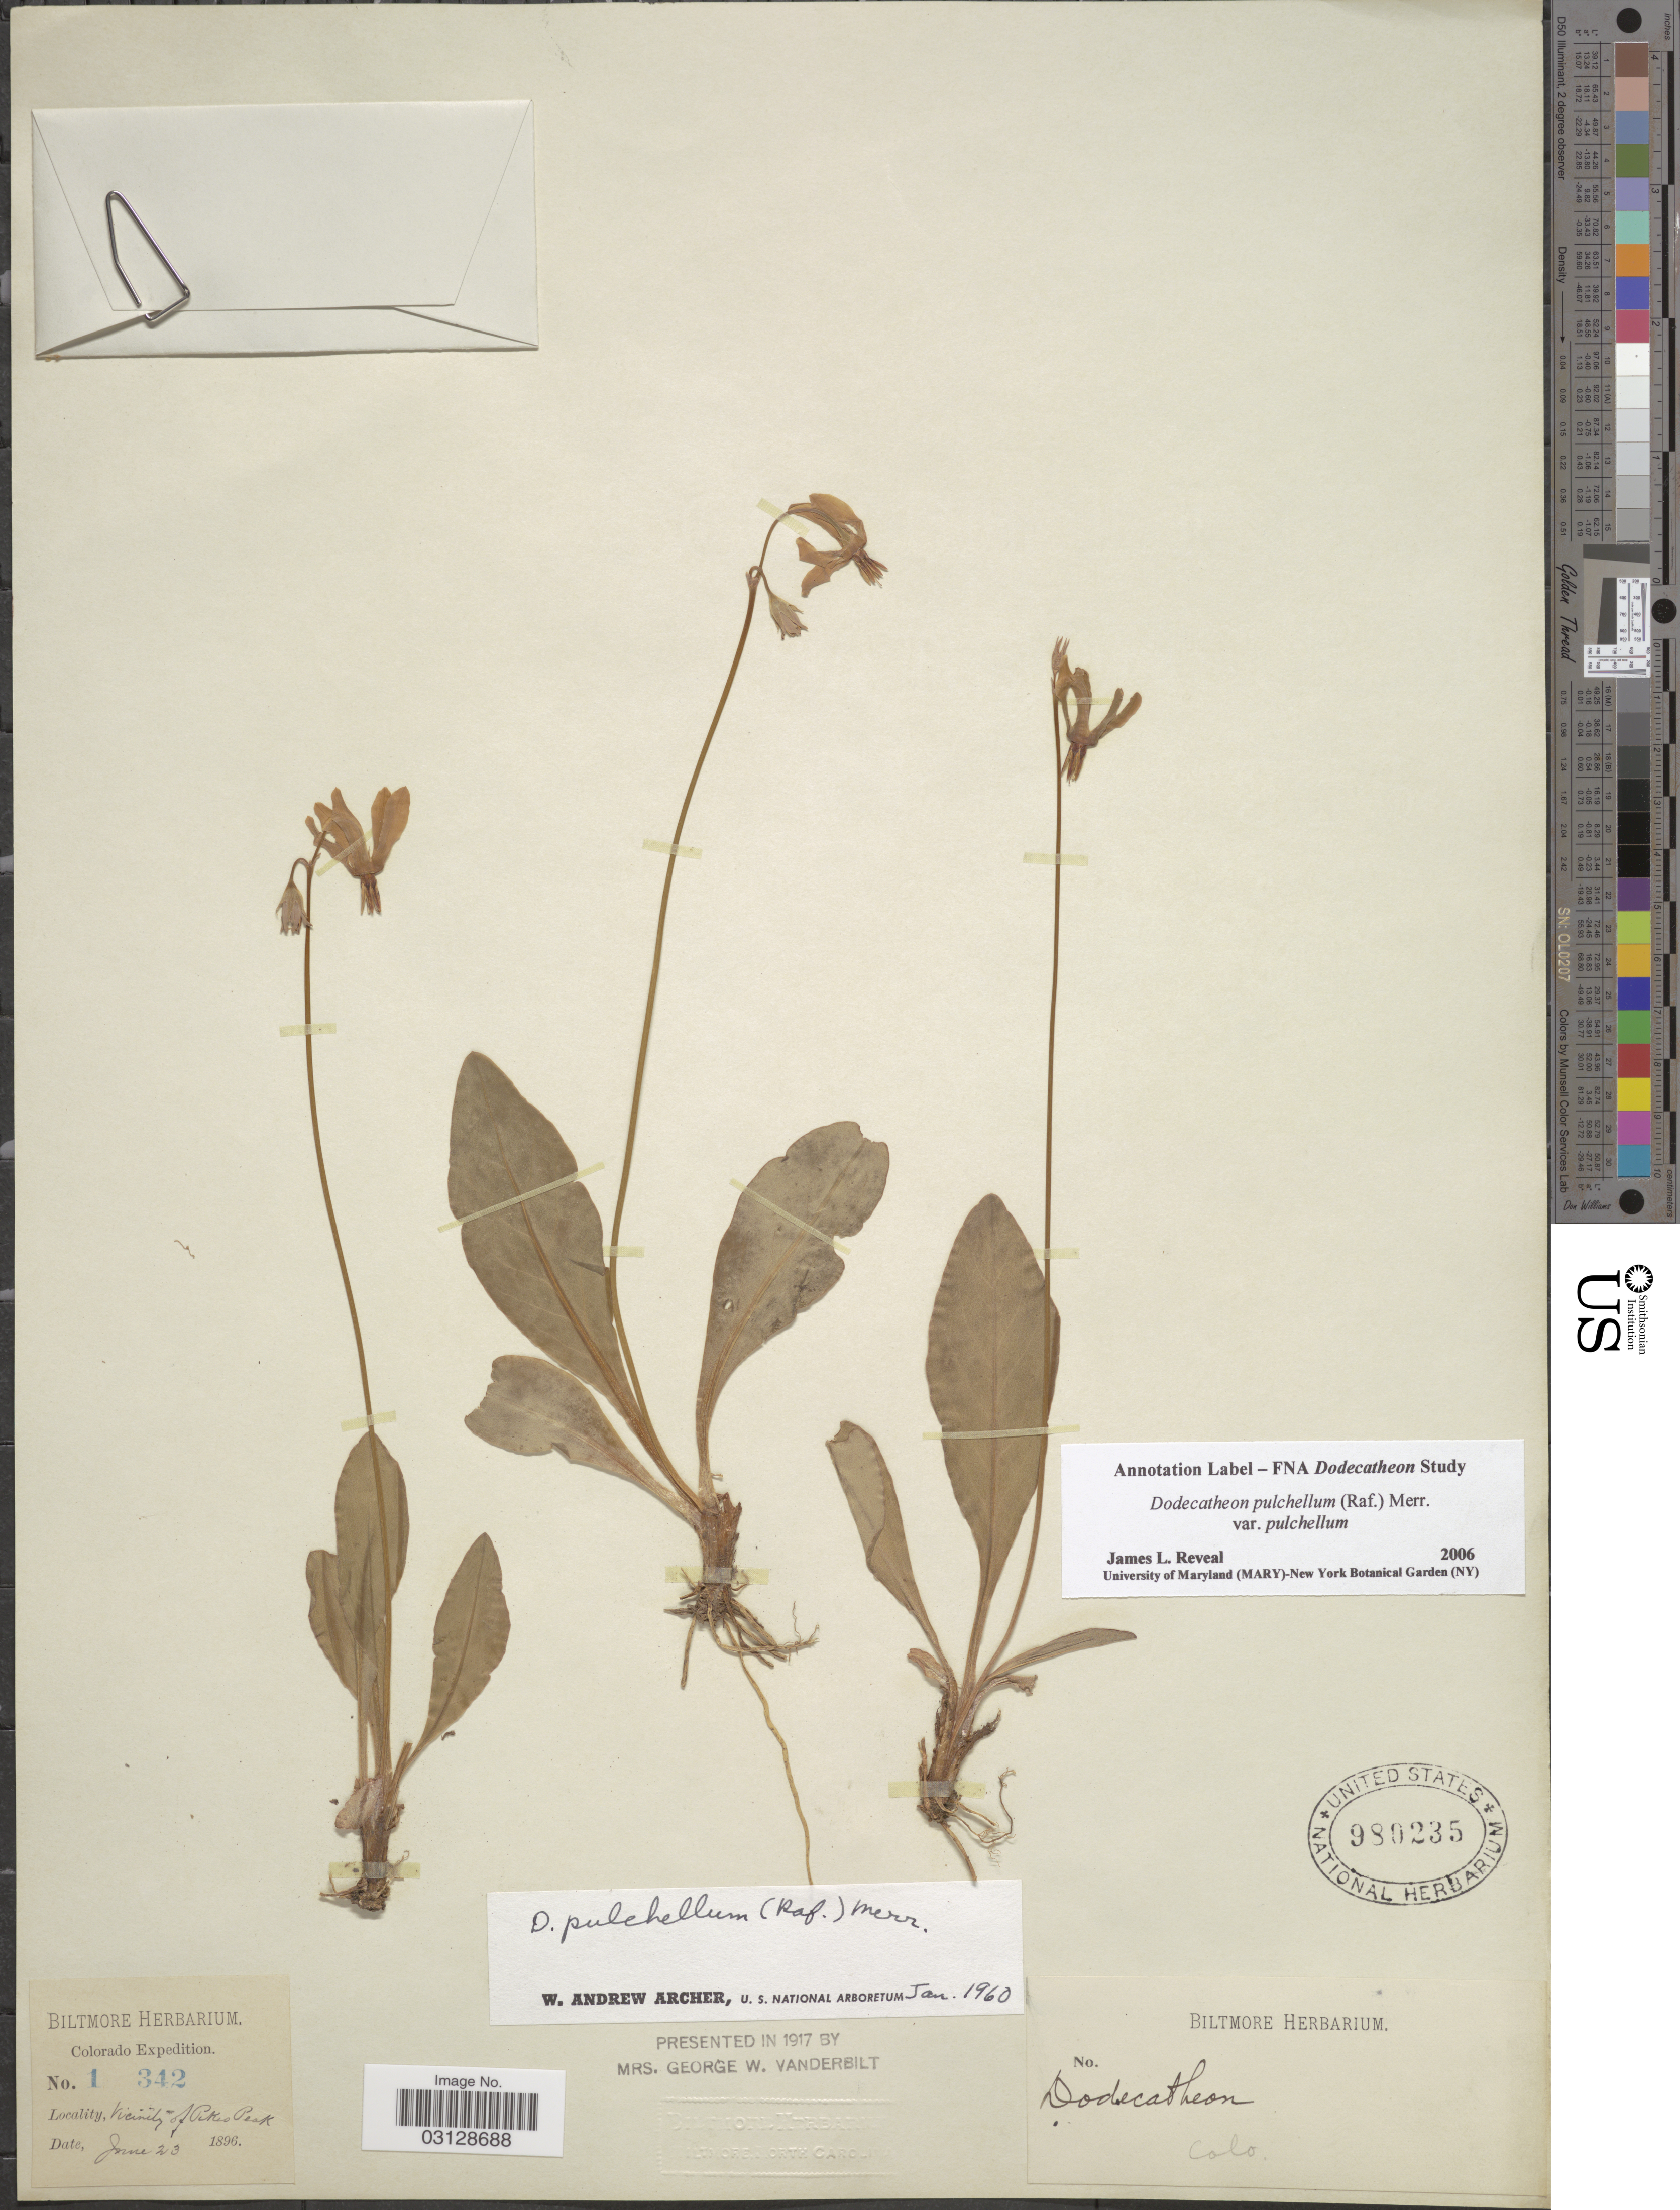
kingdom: Plantae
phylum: Tracheophyta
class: Magnoliopsida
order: Ericales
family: Primulaceae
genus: Dodecatheon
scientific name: Dodecatheon pulchellum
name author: (Raf.) Merr.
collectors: ex herb. Biltmore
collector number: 1342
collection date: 1896-06-23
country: United States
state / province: Colorado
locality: Vicinity of Pikes Peak.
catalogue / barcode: US 980235